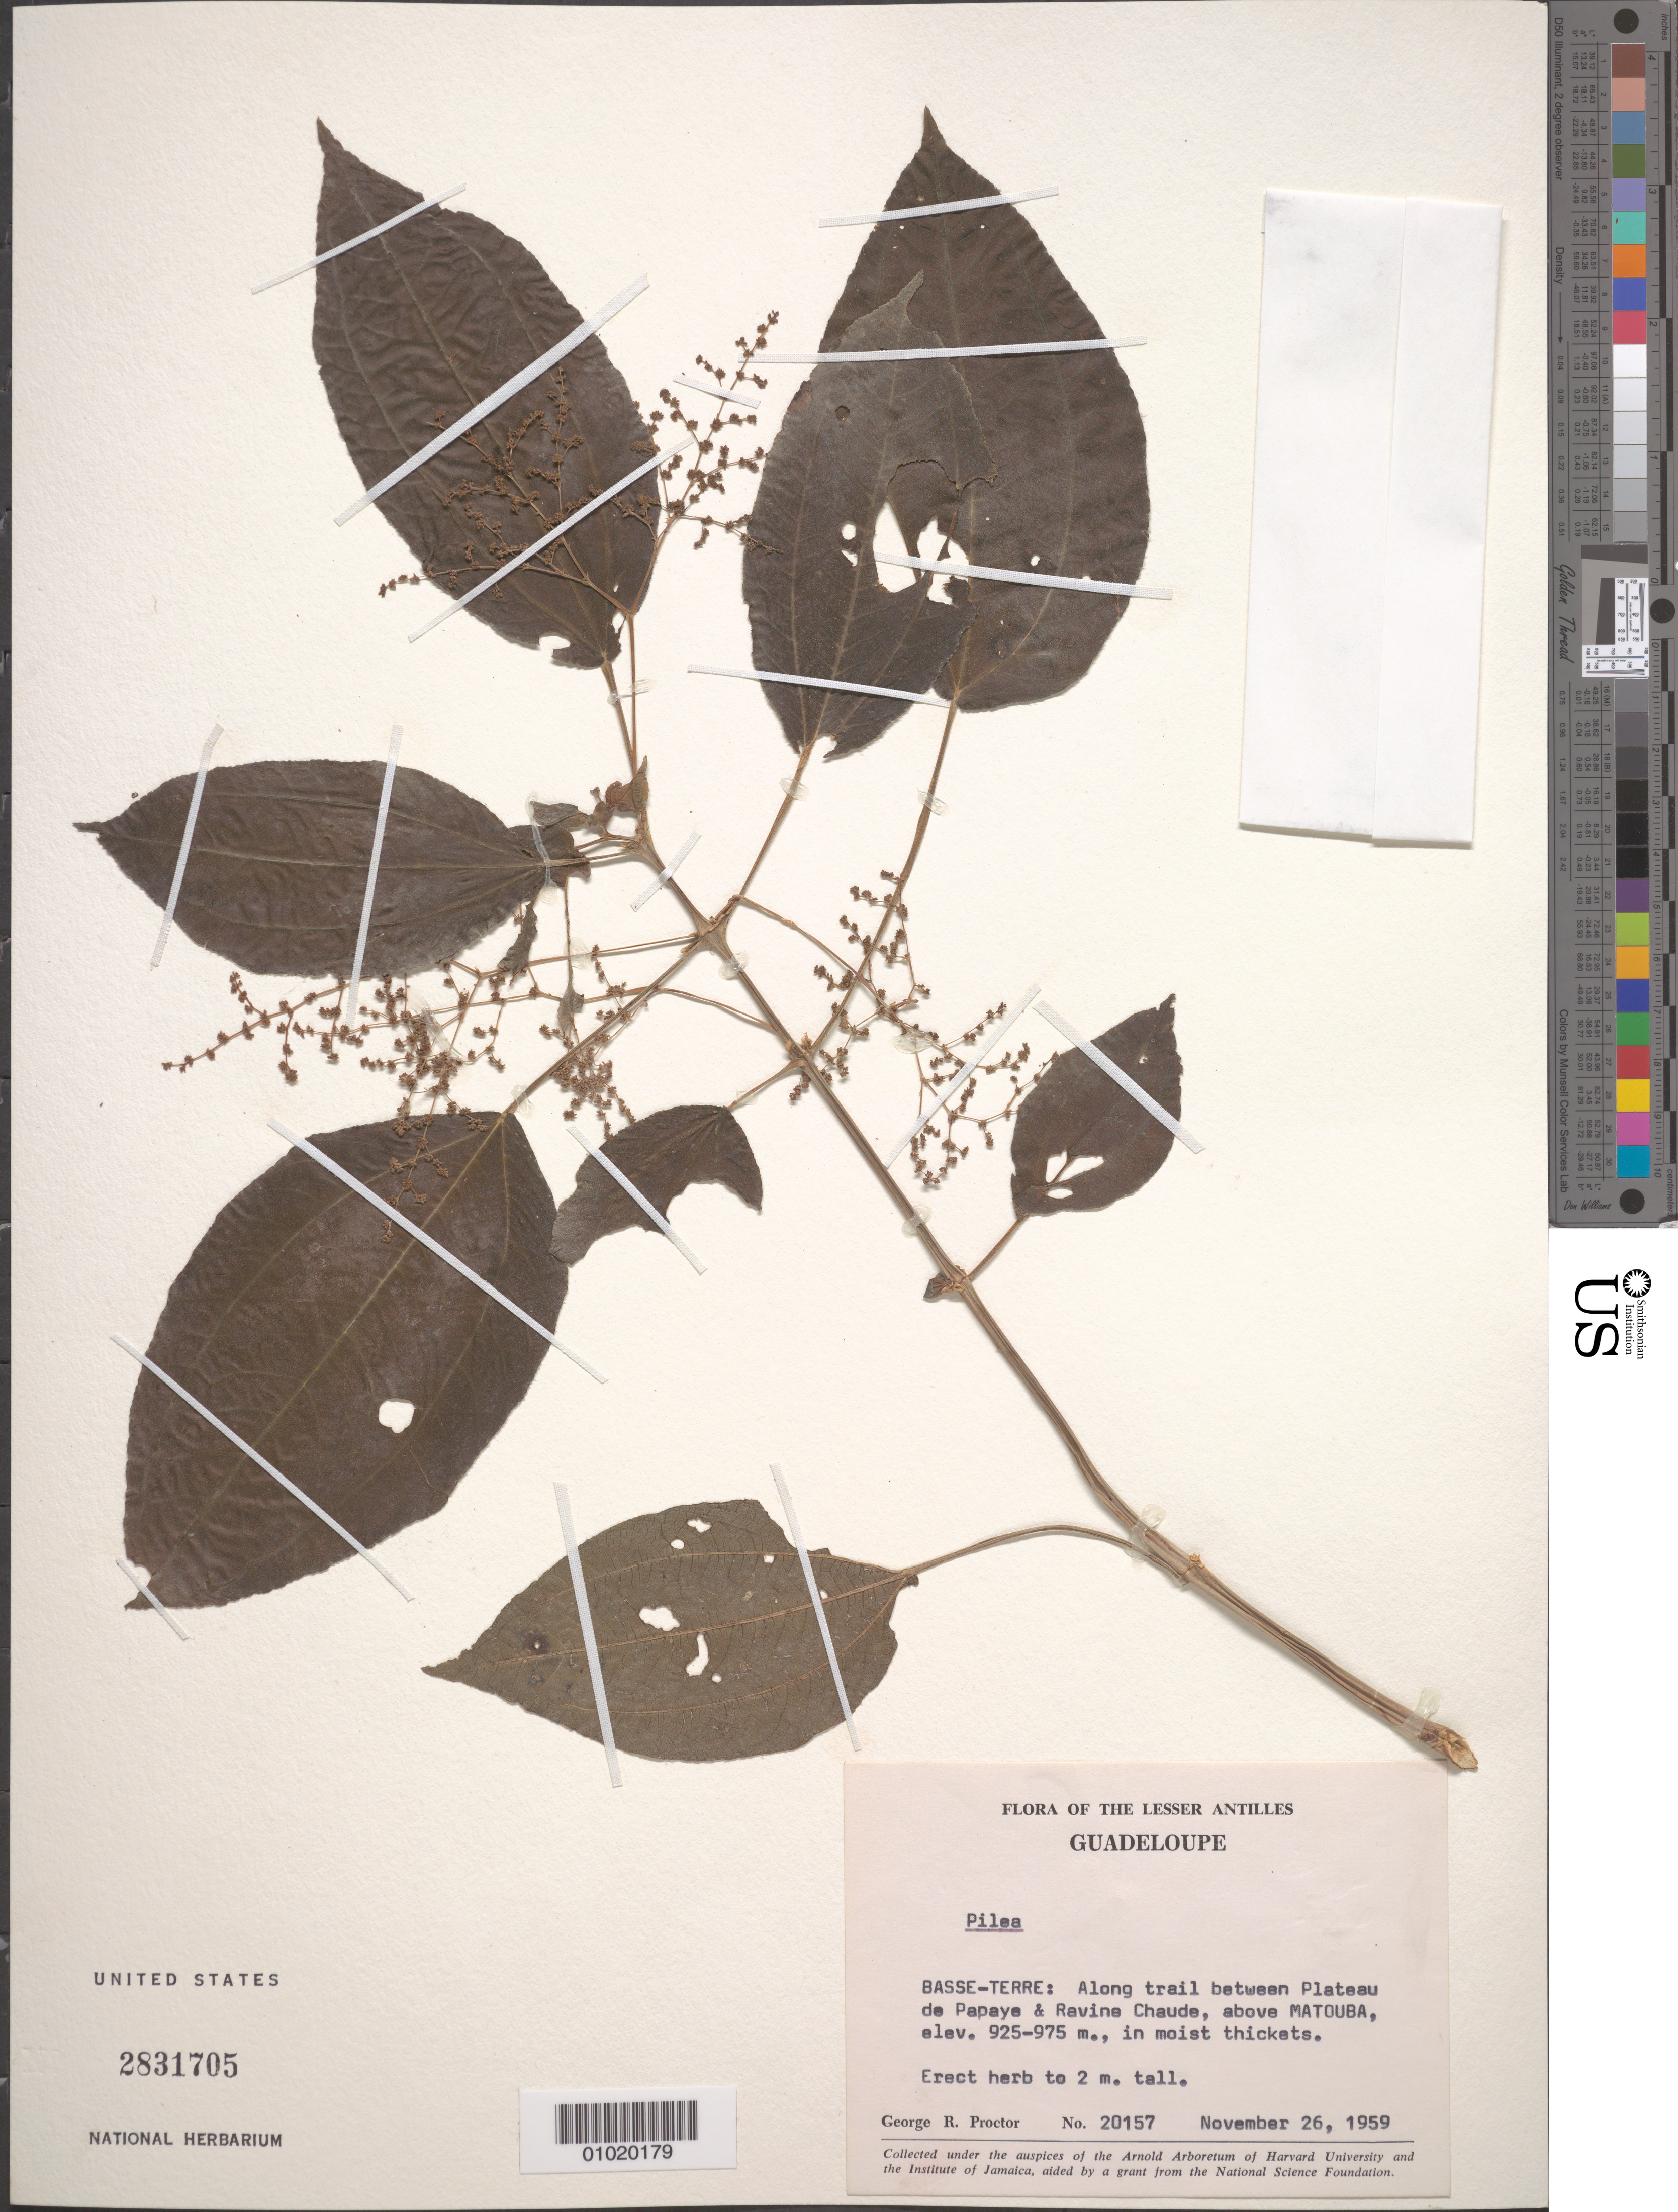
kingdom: Plantae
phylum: Tracheophyta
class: Magnoliopsida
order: Rosales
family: Urticaceae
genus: Pilea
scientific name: Pilea sp.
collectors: G. R. Proctor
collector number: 20157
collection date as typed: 26 Nov 1959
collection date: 1959-11-26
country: Guadeloupe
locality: Basse-Terre: Along trail between Plateau de Papaya & Ravine Chaude, above Matouba.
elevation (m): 925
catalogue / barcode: US 2831705